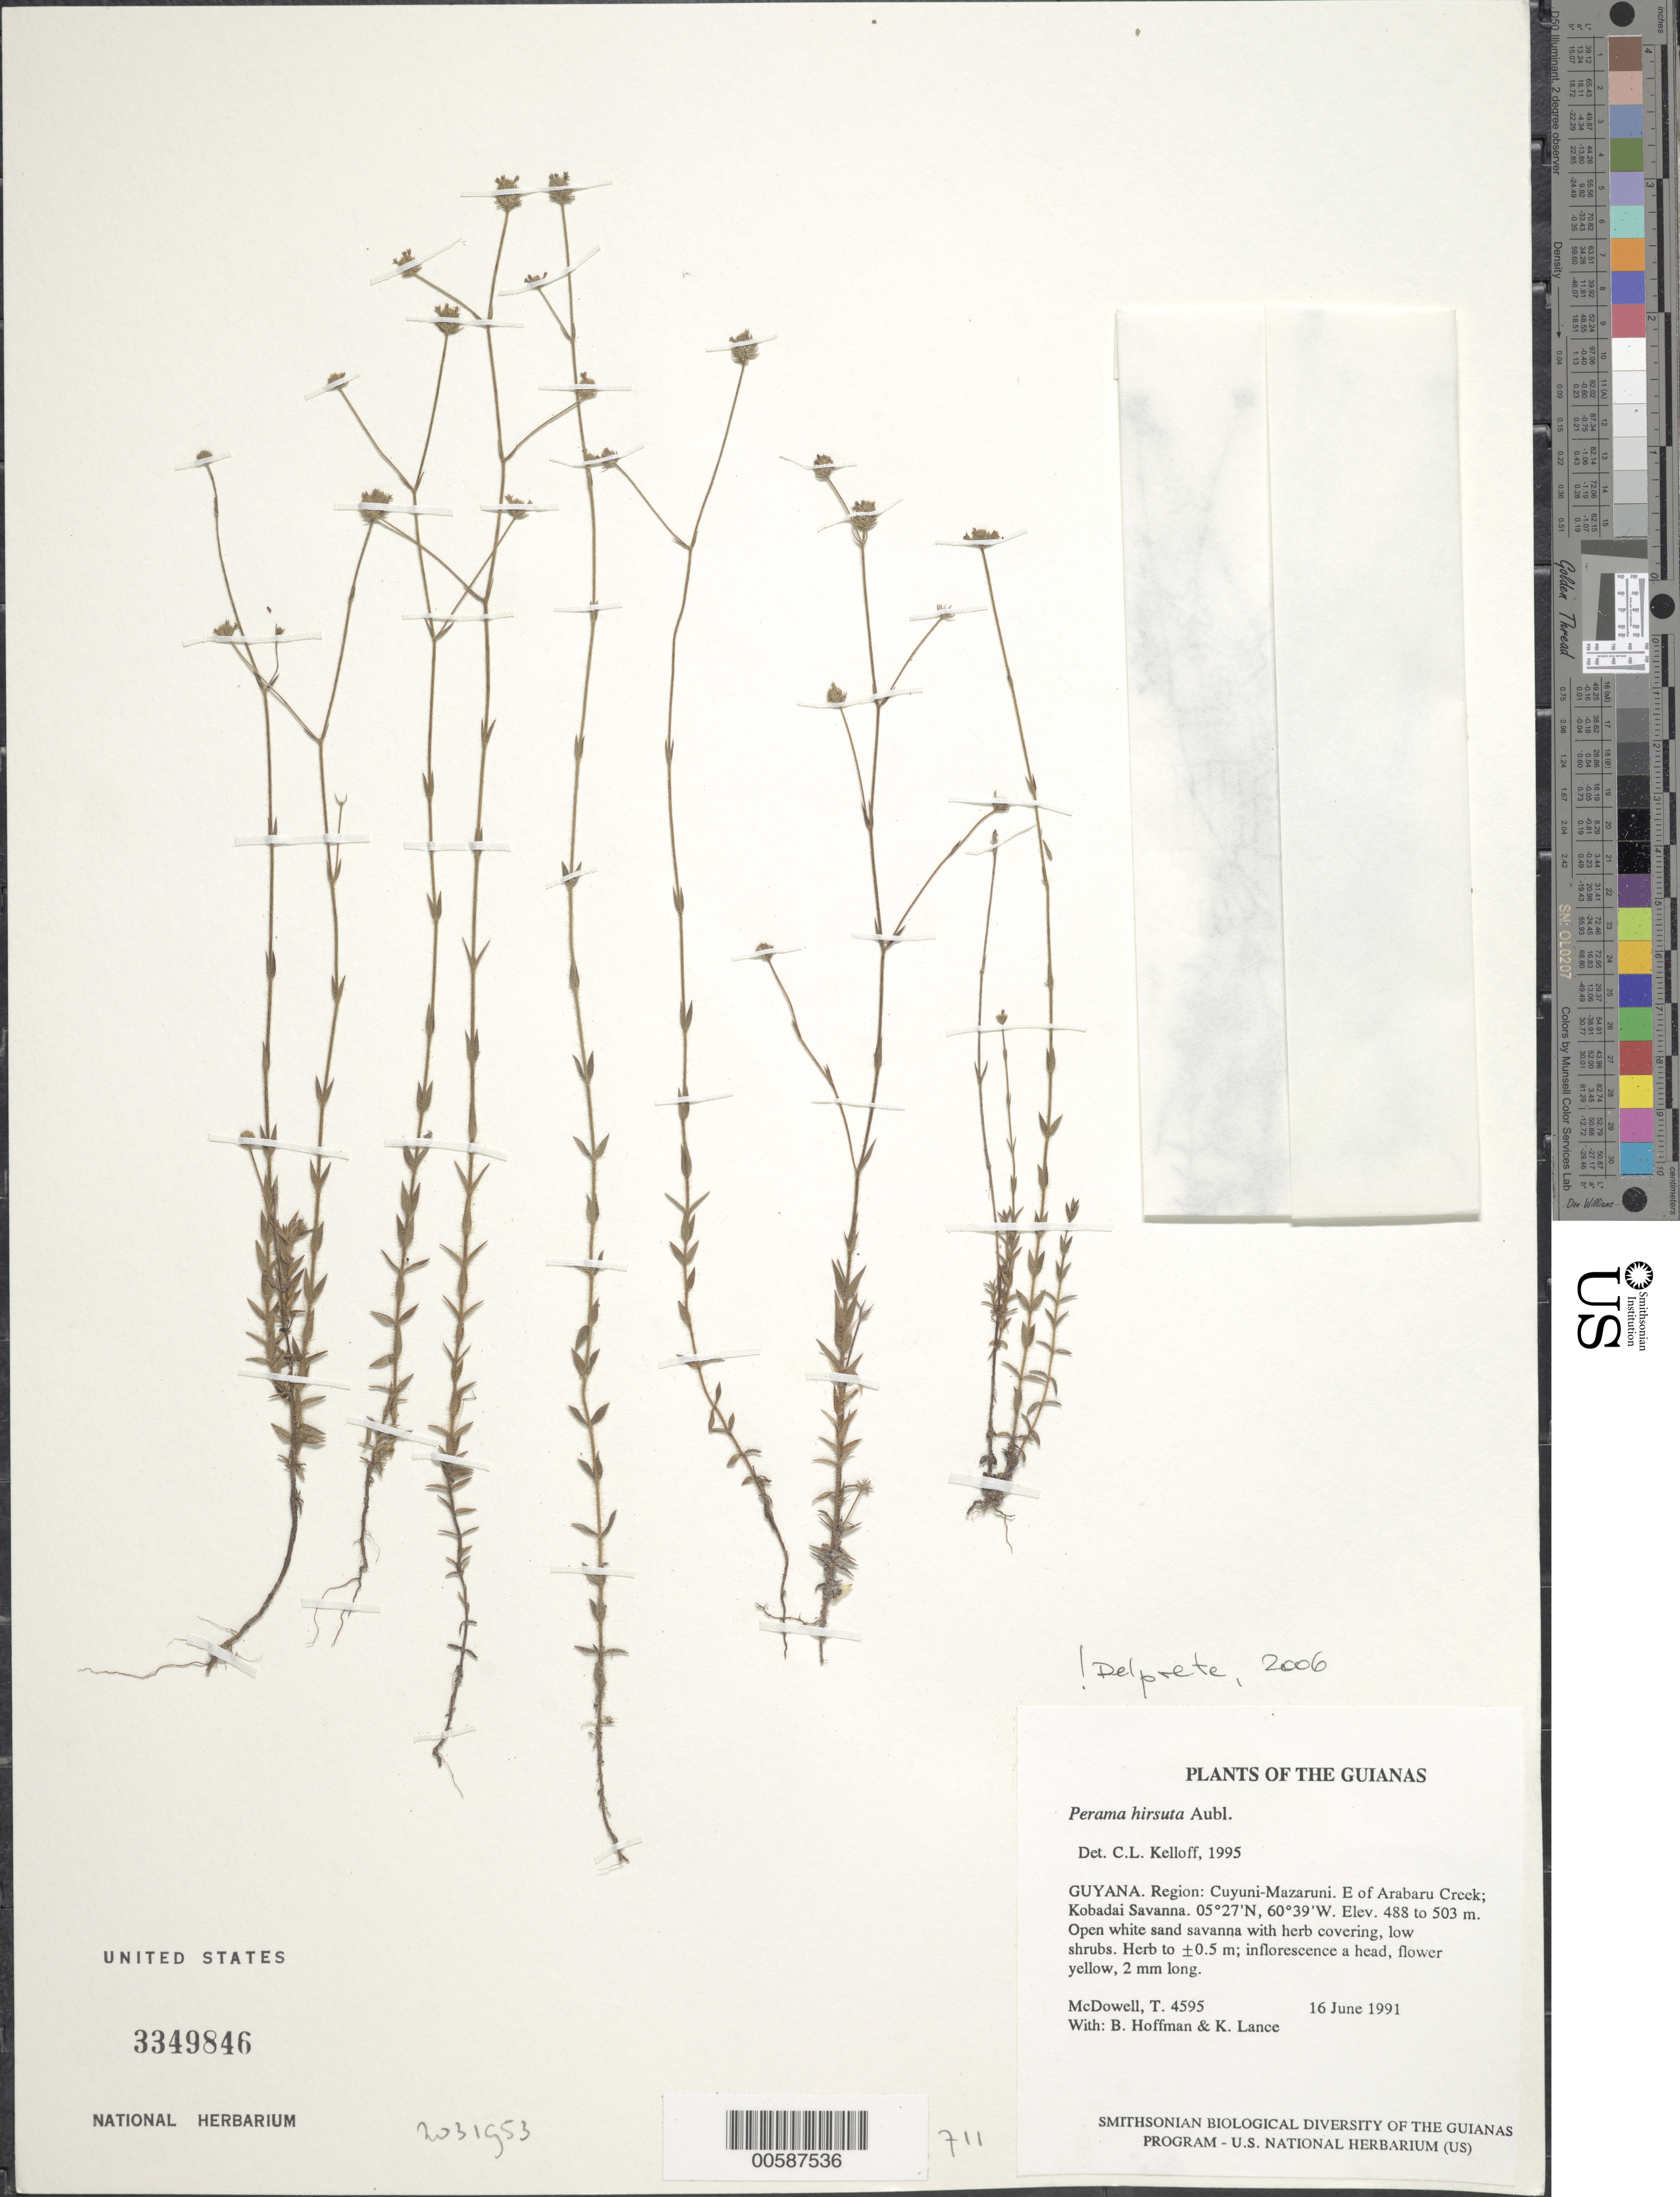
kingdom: Plantae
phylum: Tracheophyta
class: Magnoliopsida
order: Gentianales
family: Rubiaceae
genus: Perama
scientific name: Perama hirsuta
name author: Aubl.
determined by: Delprete, P. G., Herb. de Guyane Cay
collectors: T. McDowell, B. Hoffman & K. Lance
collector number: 4595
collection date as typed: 16 June 1991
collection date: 1991-06-16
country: Guyana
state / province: Cuyuni-Mazaruni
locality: E of Arabaru Creek; Kobadai Savanna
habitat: Open white sand savanna with herb covering, low shrubs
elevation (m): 488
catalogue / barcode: US 3349846